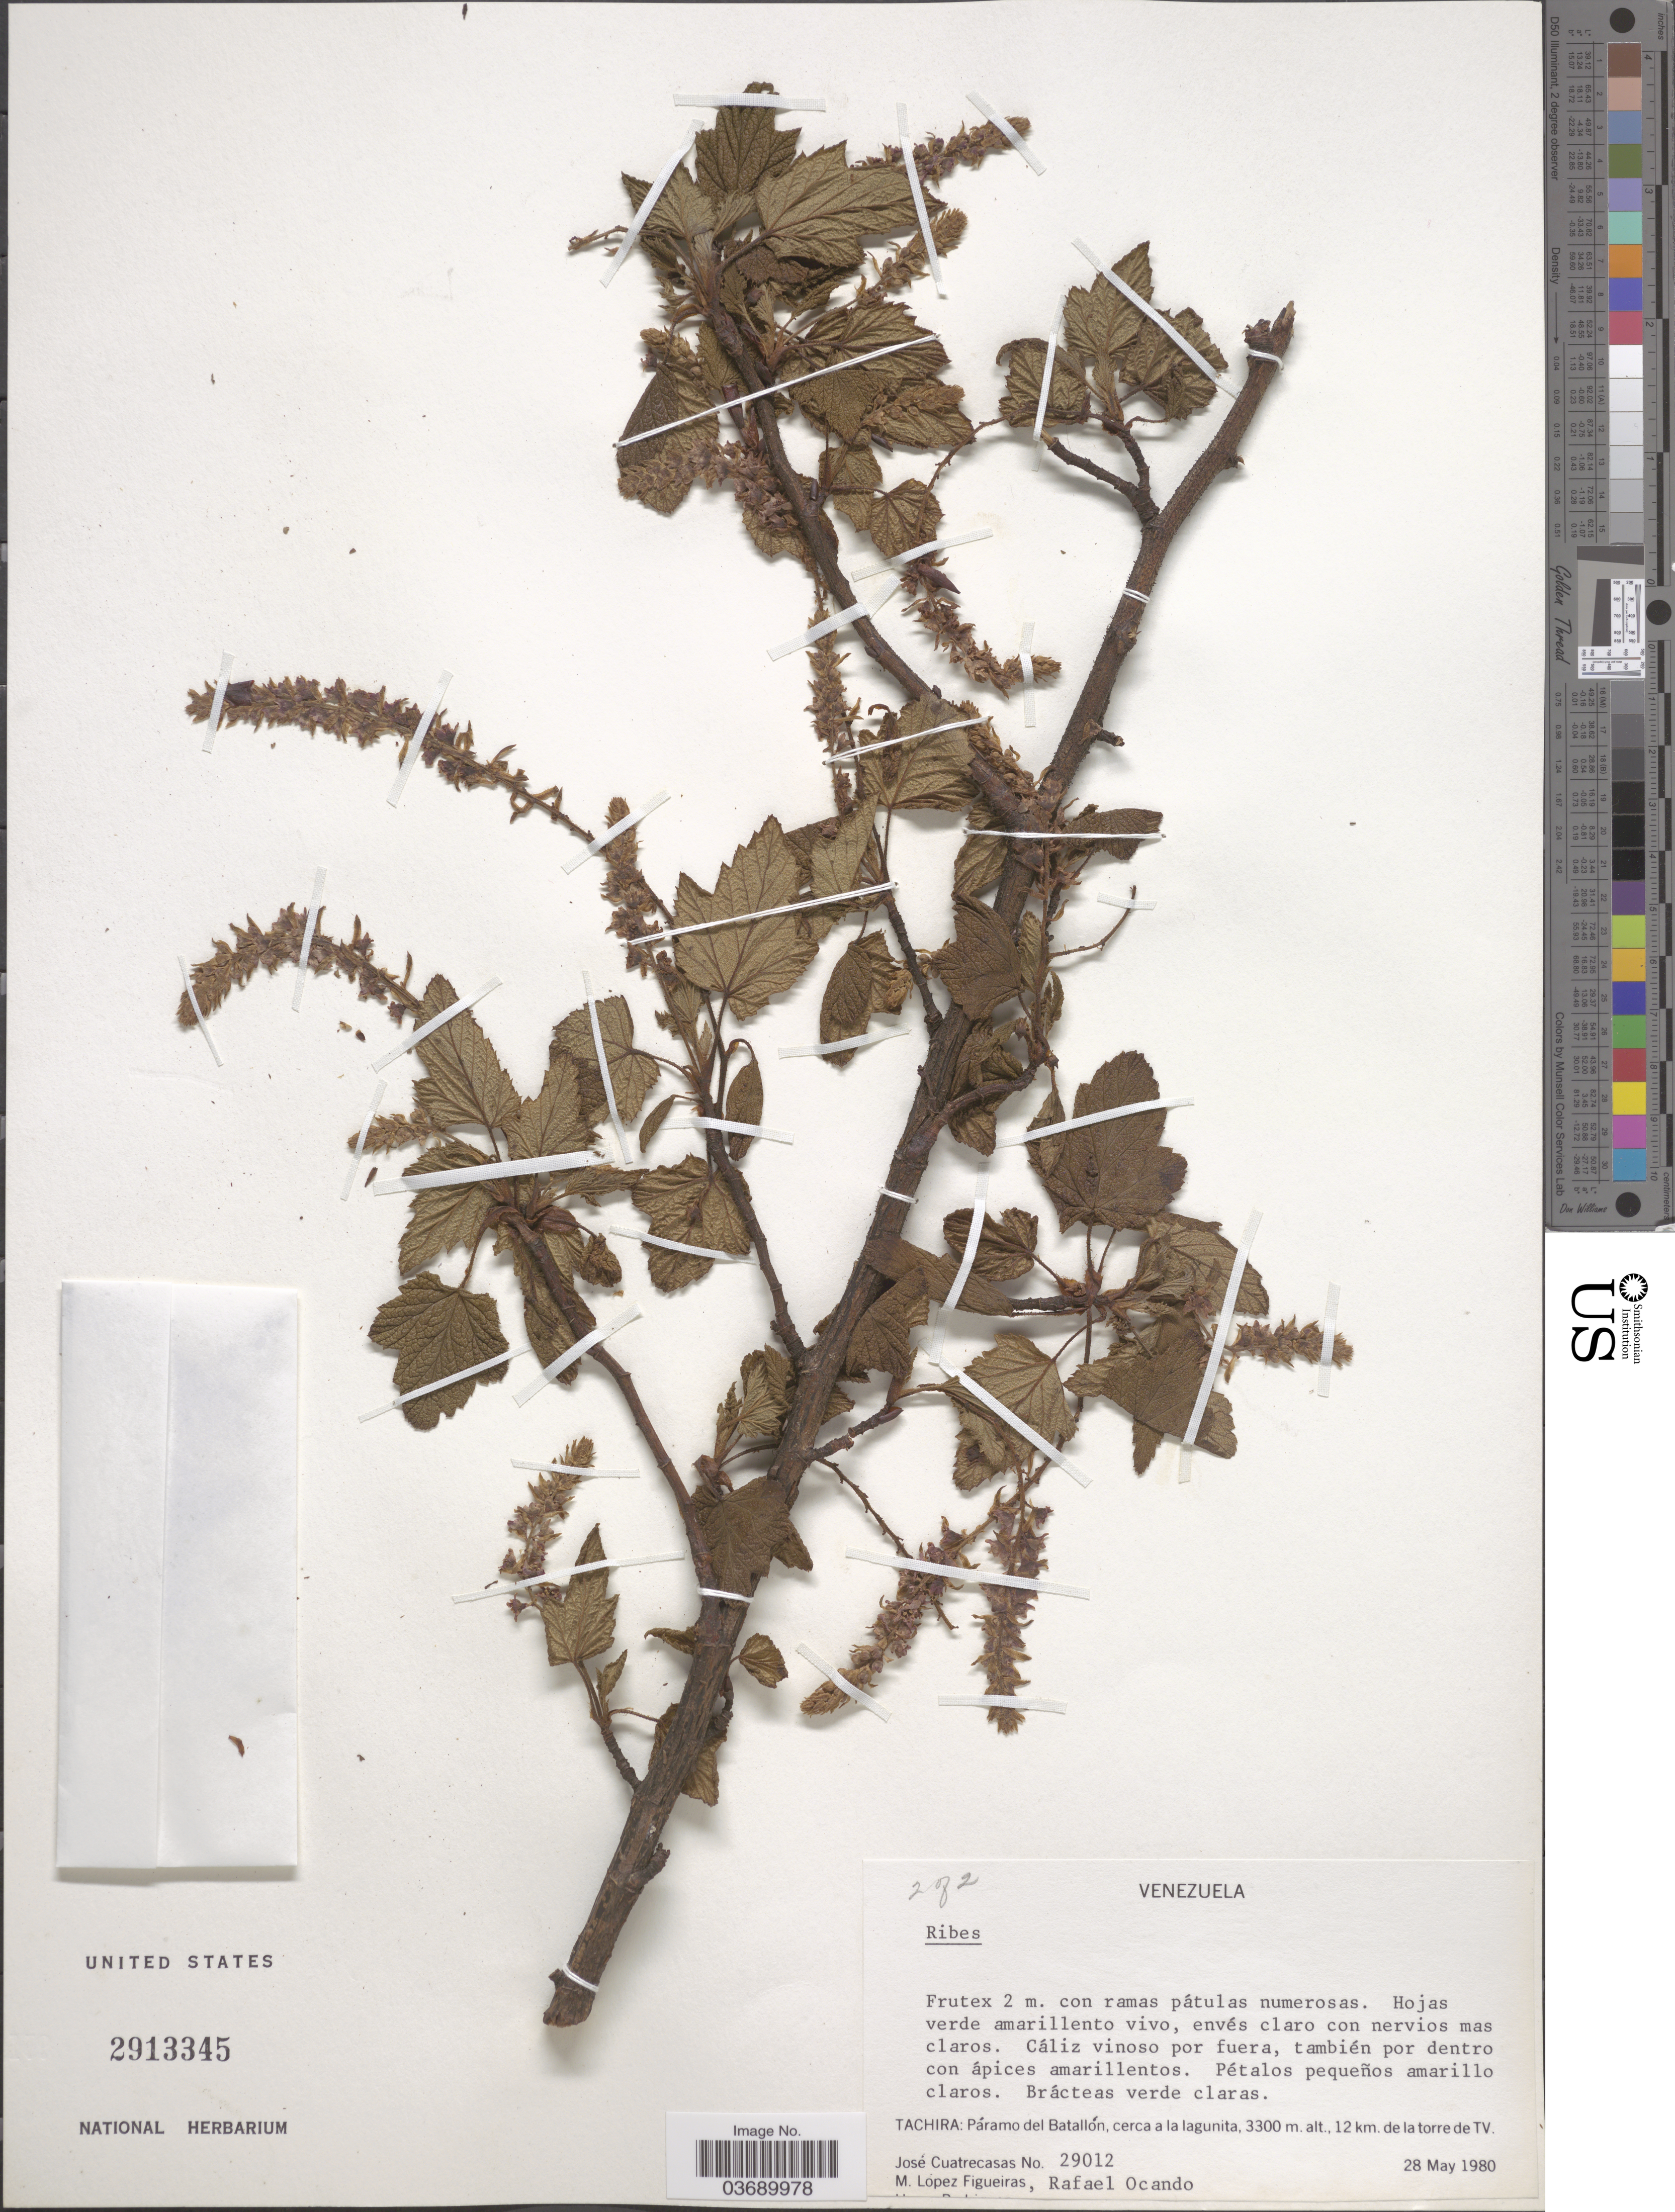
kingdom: Plantae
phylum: Tracheophyta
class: Magnoliopsida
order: Saxifragales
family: Grossulariaceae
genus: Ribes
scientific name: Ribes sp.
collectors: J. Cuatrecasas, M. López Figueiras & R. Ocando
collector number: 29012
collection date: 1980-05-28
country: Venezuela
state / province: Tachira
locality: Páramo del Batallón, cerca a la lagunita, 12 km. de la torre de TV.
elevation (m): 3300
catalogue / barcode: US 2913345